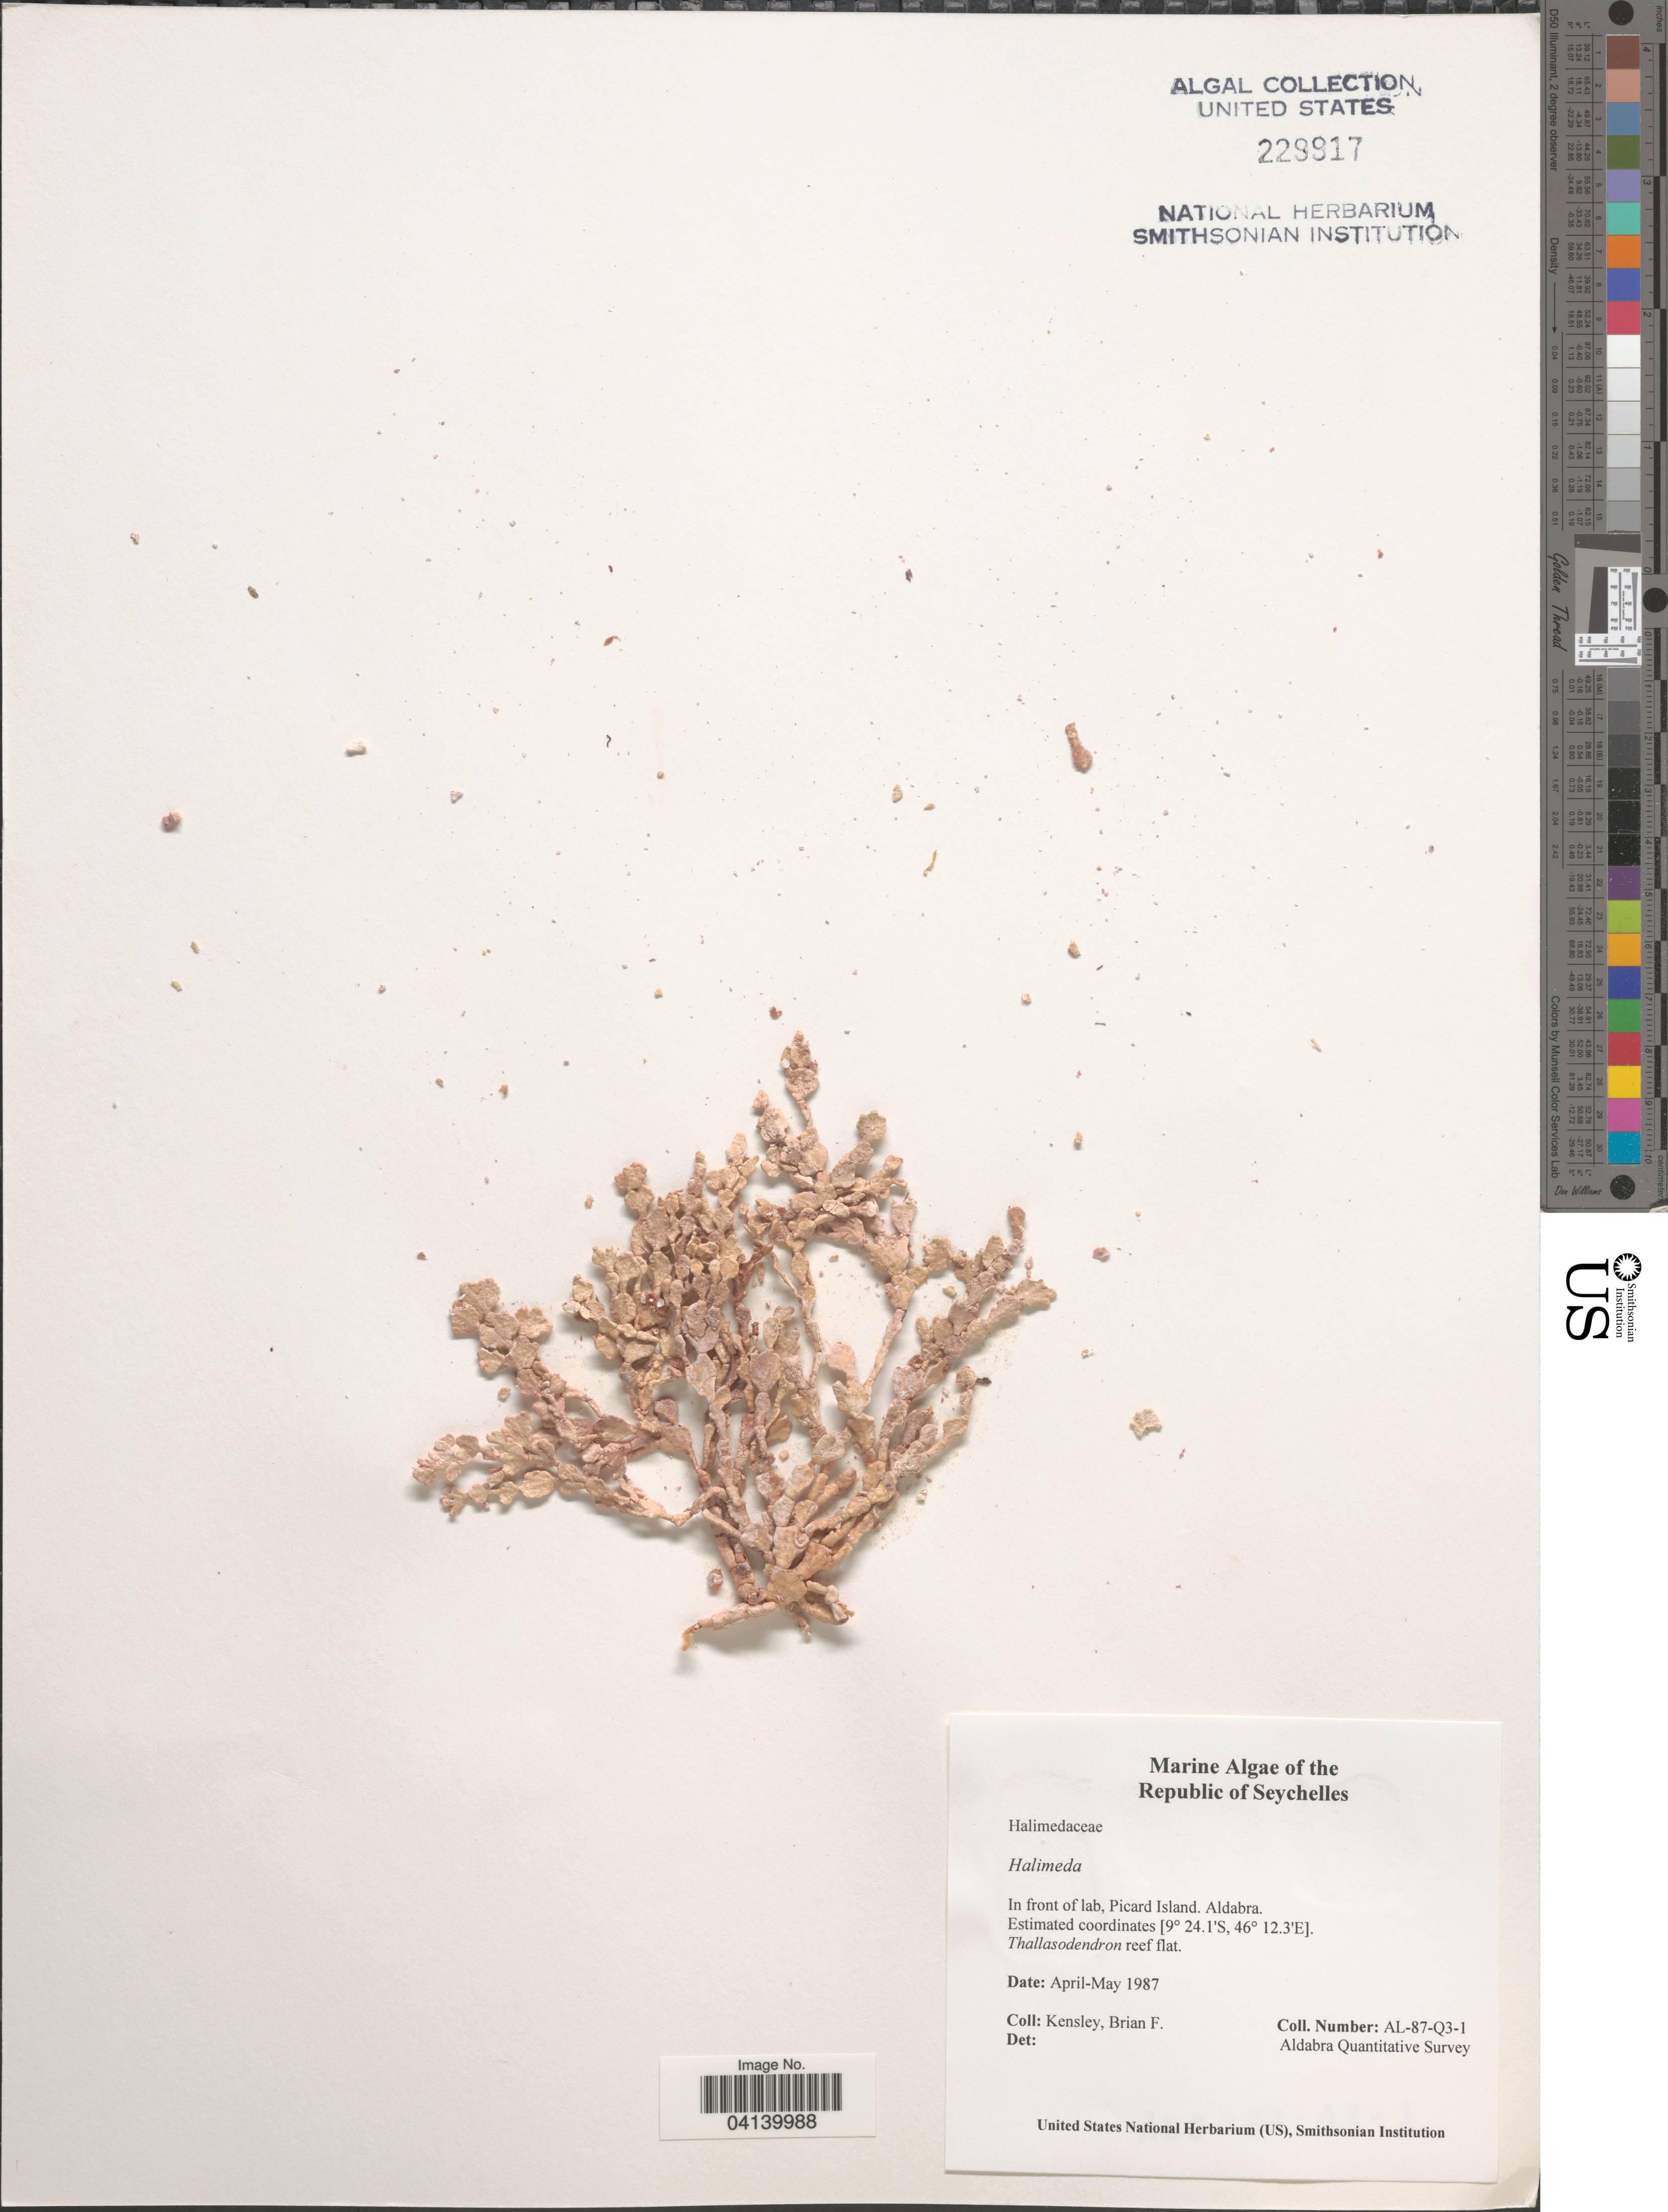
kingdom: Plantae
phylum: Chlorophyta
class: Ulvophyceae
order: Bryopsidales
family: Halimedaceae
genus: Halimeda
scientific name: Halimeda sp.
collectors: B. Kensley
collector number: AL-87-Q3-1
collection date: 1987-04/1987-05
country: Seychelles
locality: Republic of Seychelles. In front of lab, Picard Island. Aldabra. Aldabra Quantitative Survey.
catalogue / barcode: US 229917